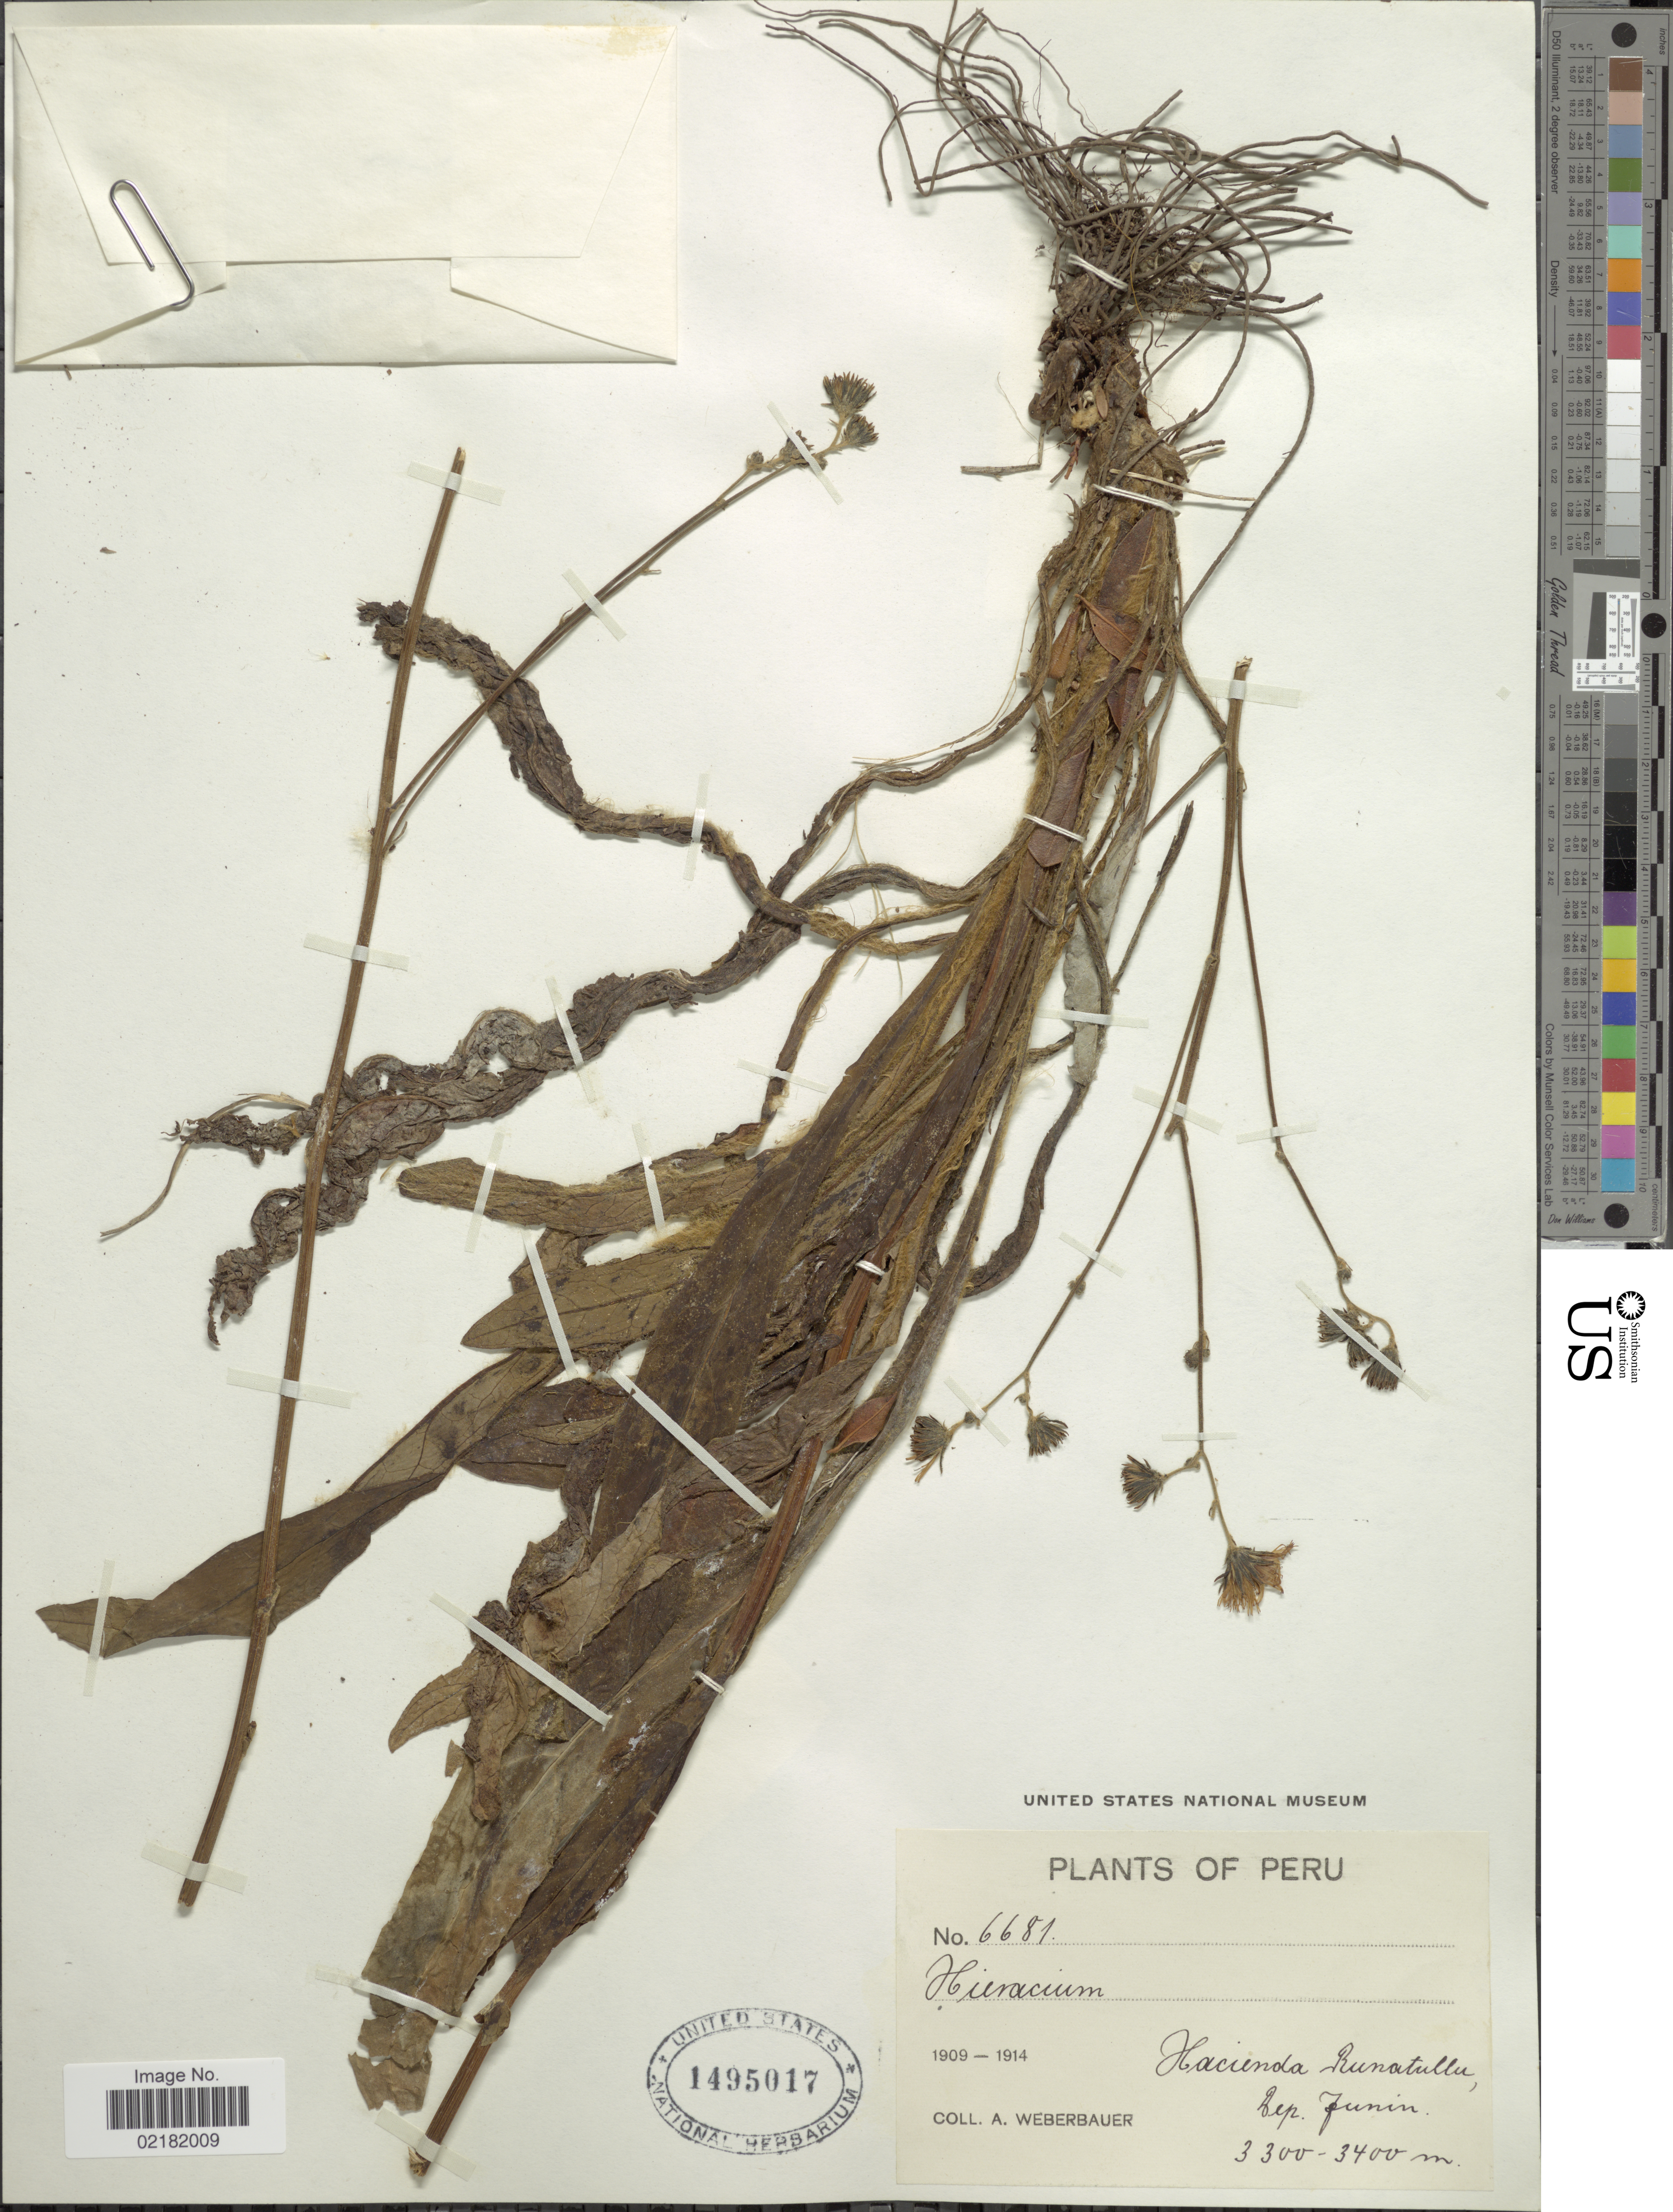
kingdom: Plantae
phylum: Tracheophyta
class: Magnoliopsida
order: Asterales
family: Asteraceae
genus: Hieracium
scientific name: Hieracium repandulare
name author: Druce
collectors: A. Weberbauer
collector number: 6681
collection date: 1909/1914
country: Peru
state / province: Junín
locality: Hacienda Runatullu.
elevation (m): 3300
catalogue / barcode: US 1495017